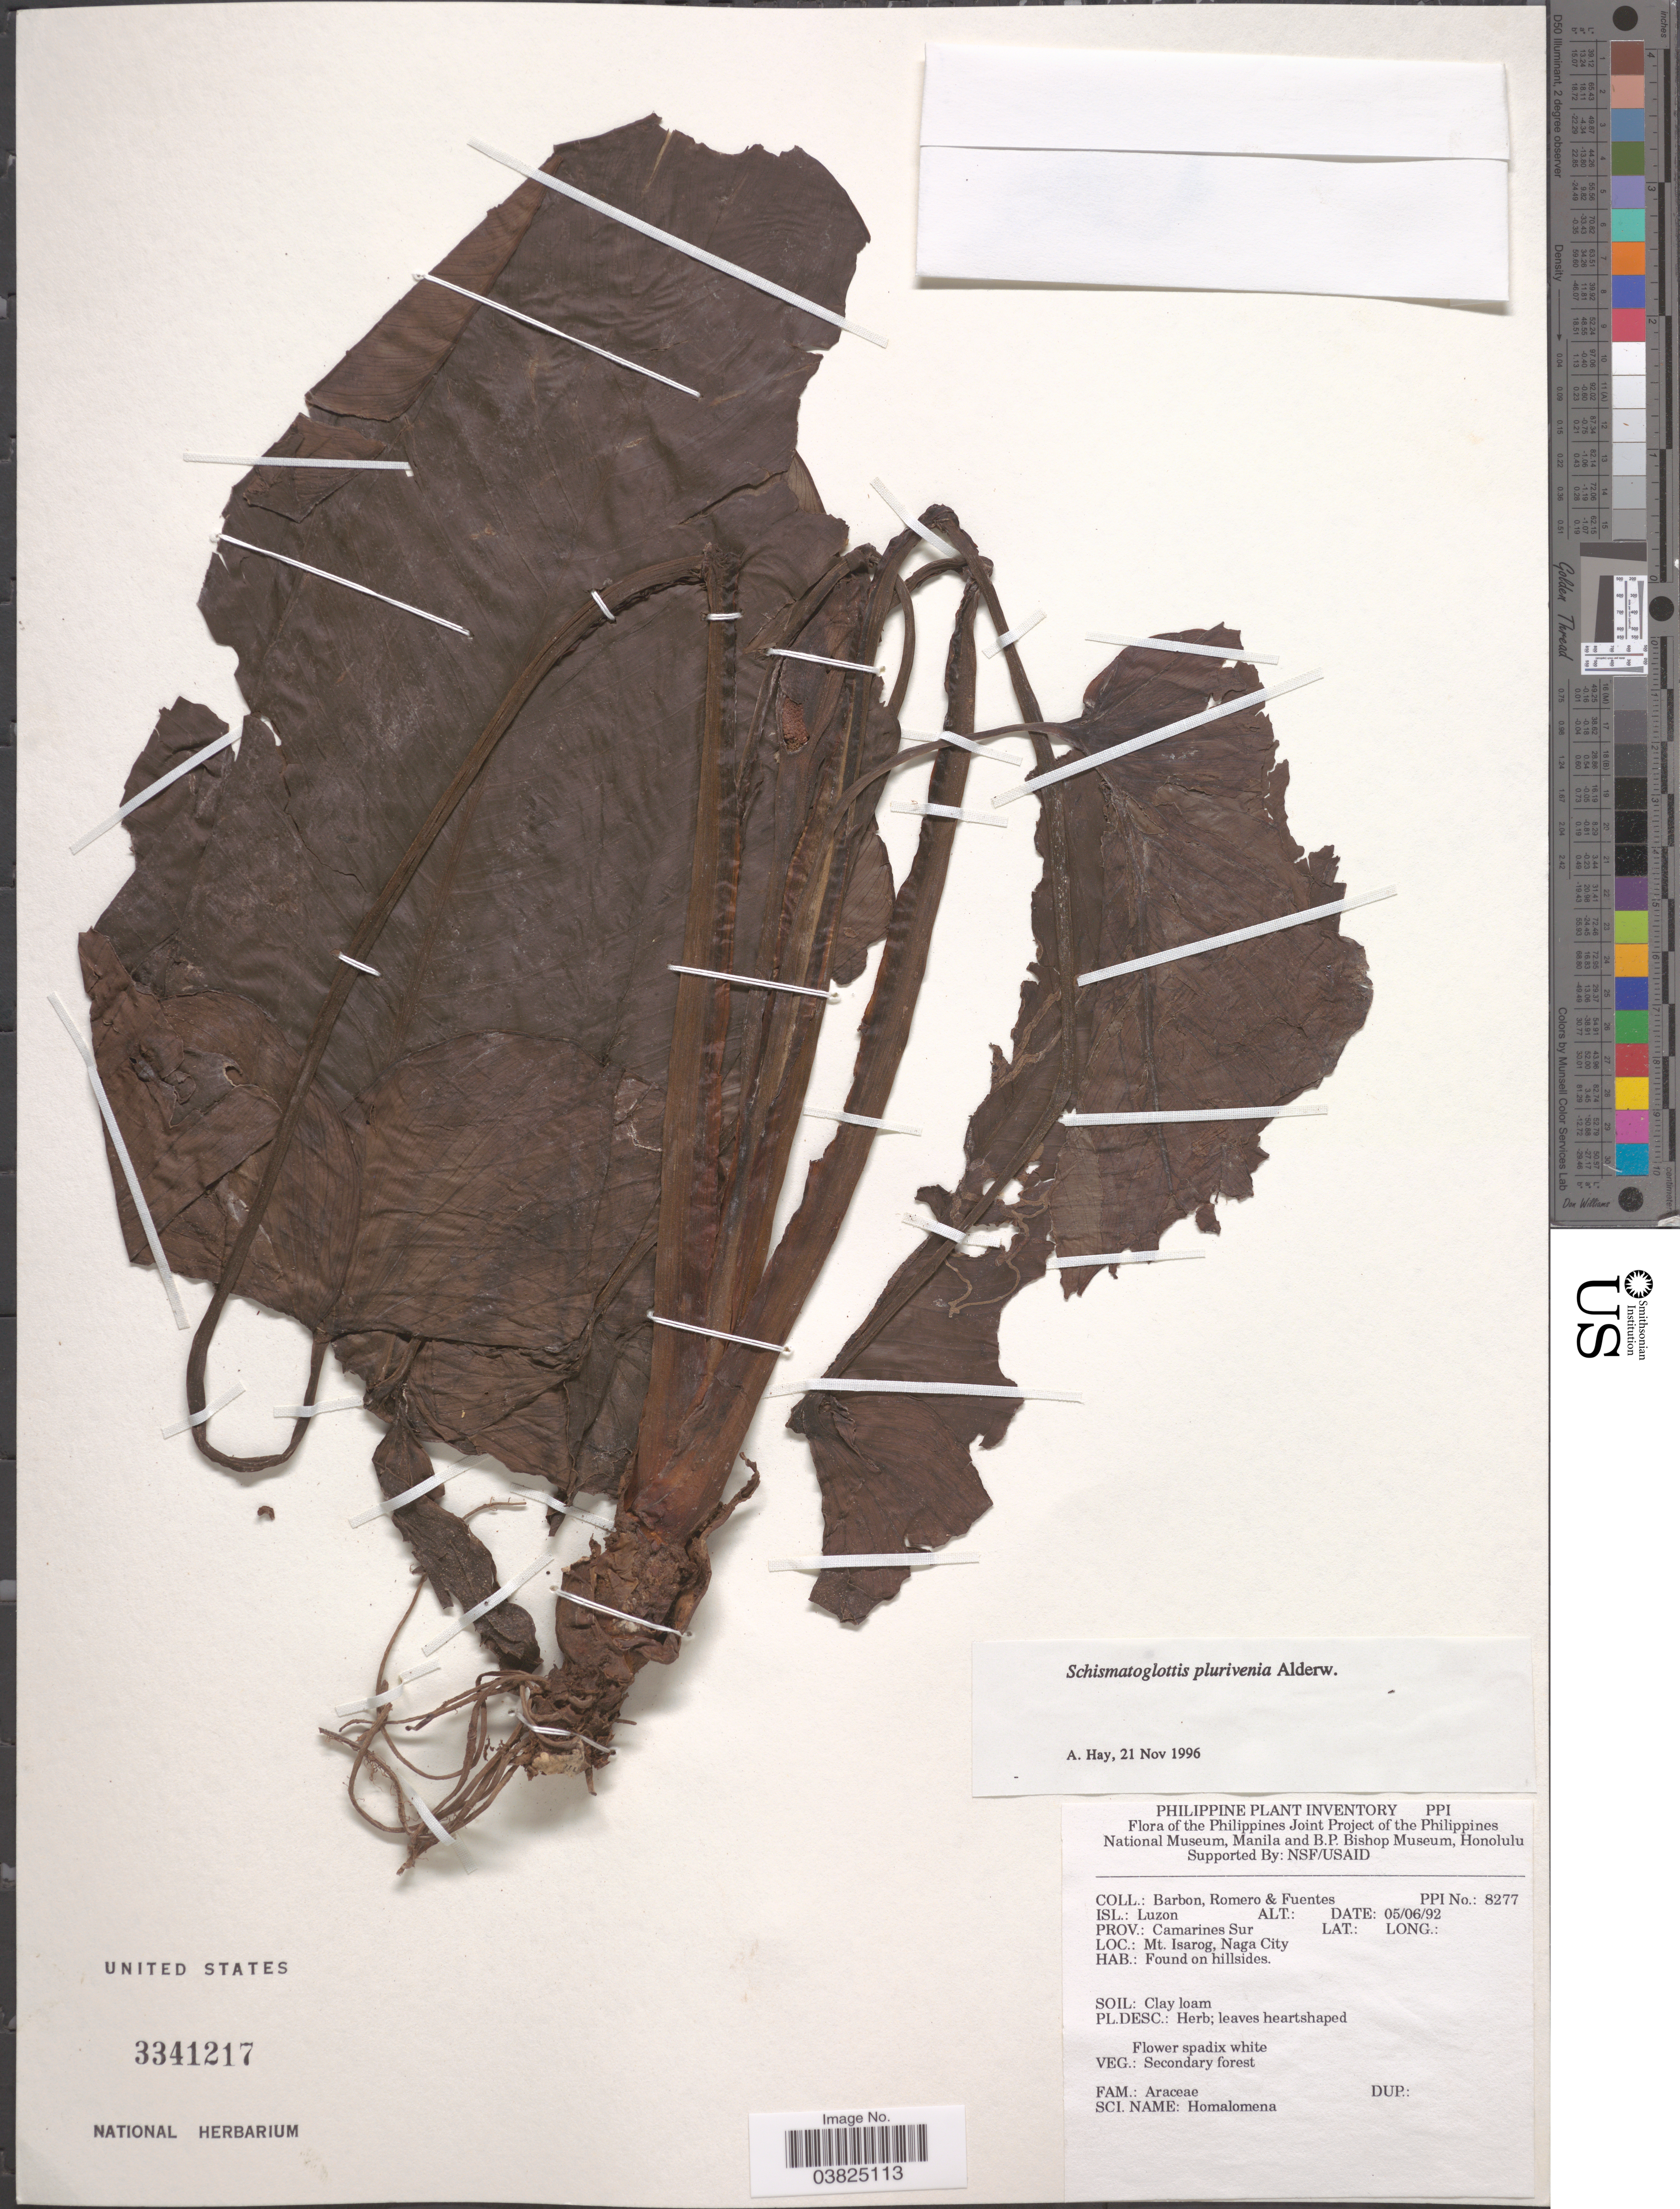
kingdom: Plantae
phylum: Tracheophyta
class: Liliopsida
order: Alismatales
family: Araceae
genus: Schismatoglottis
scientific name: Schismatoglottis plurivenia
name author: Alderw.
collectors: Barbon, -. Romero & -. Fuentes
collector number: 8277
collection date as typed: Transcribed d/m/y: 5/6/92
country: Philippines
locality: Isl.: Luzon. Prov.: Camarines Sur. Mt. Isarog, Naga City.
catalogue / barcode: US 3341217